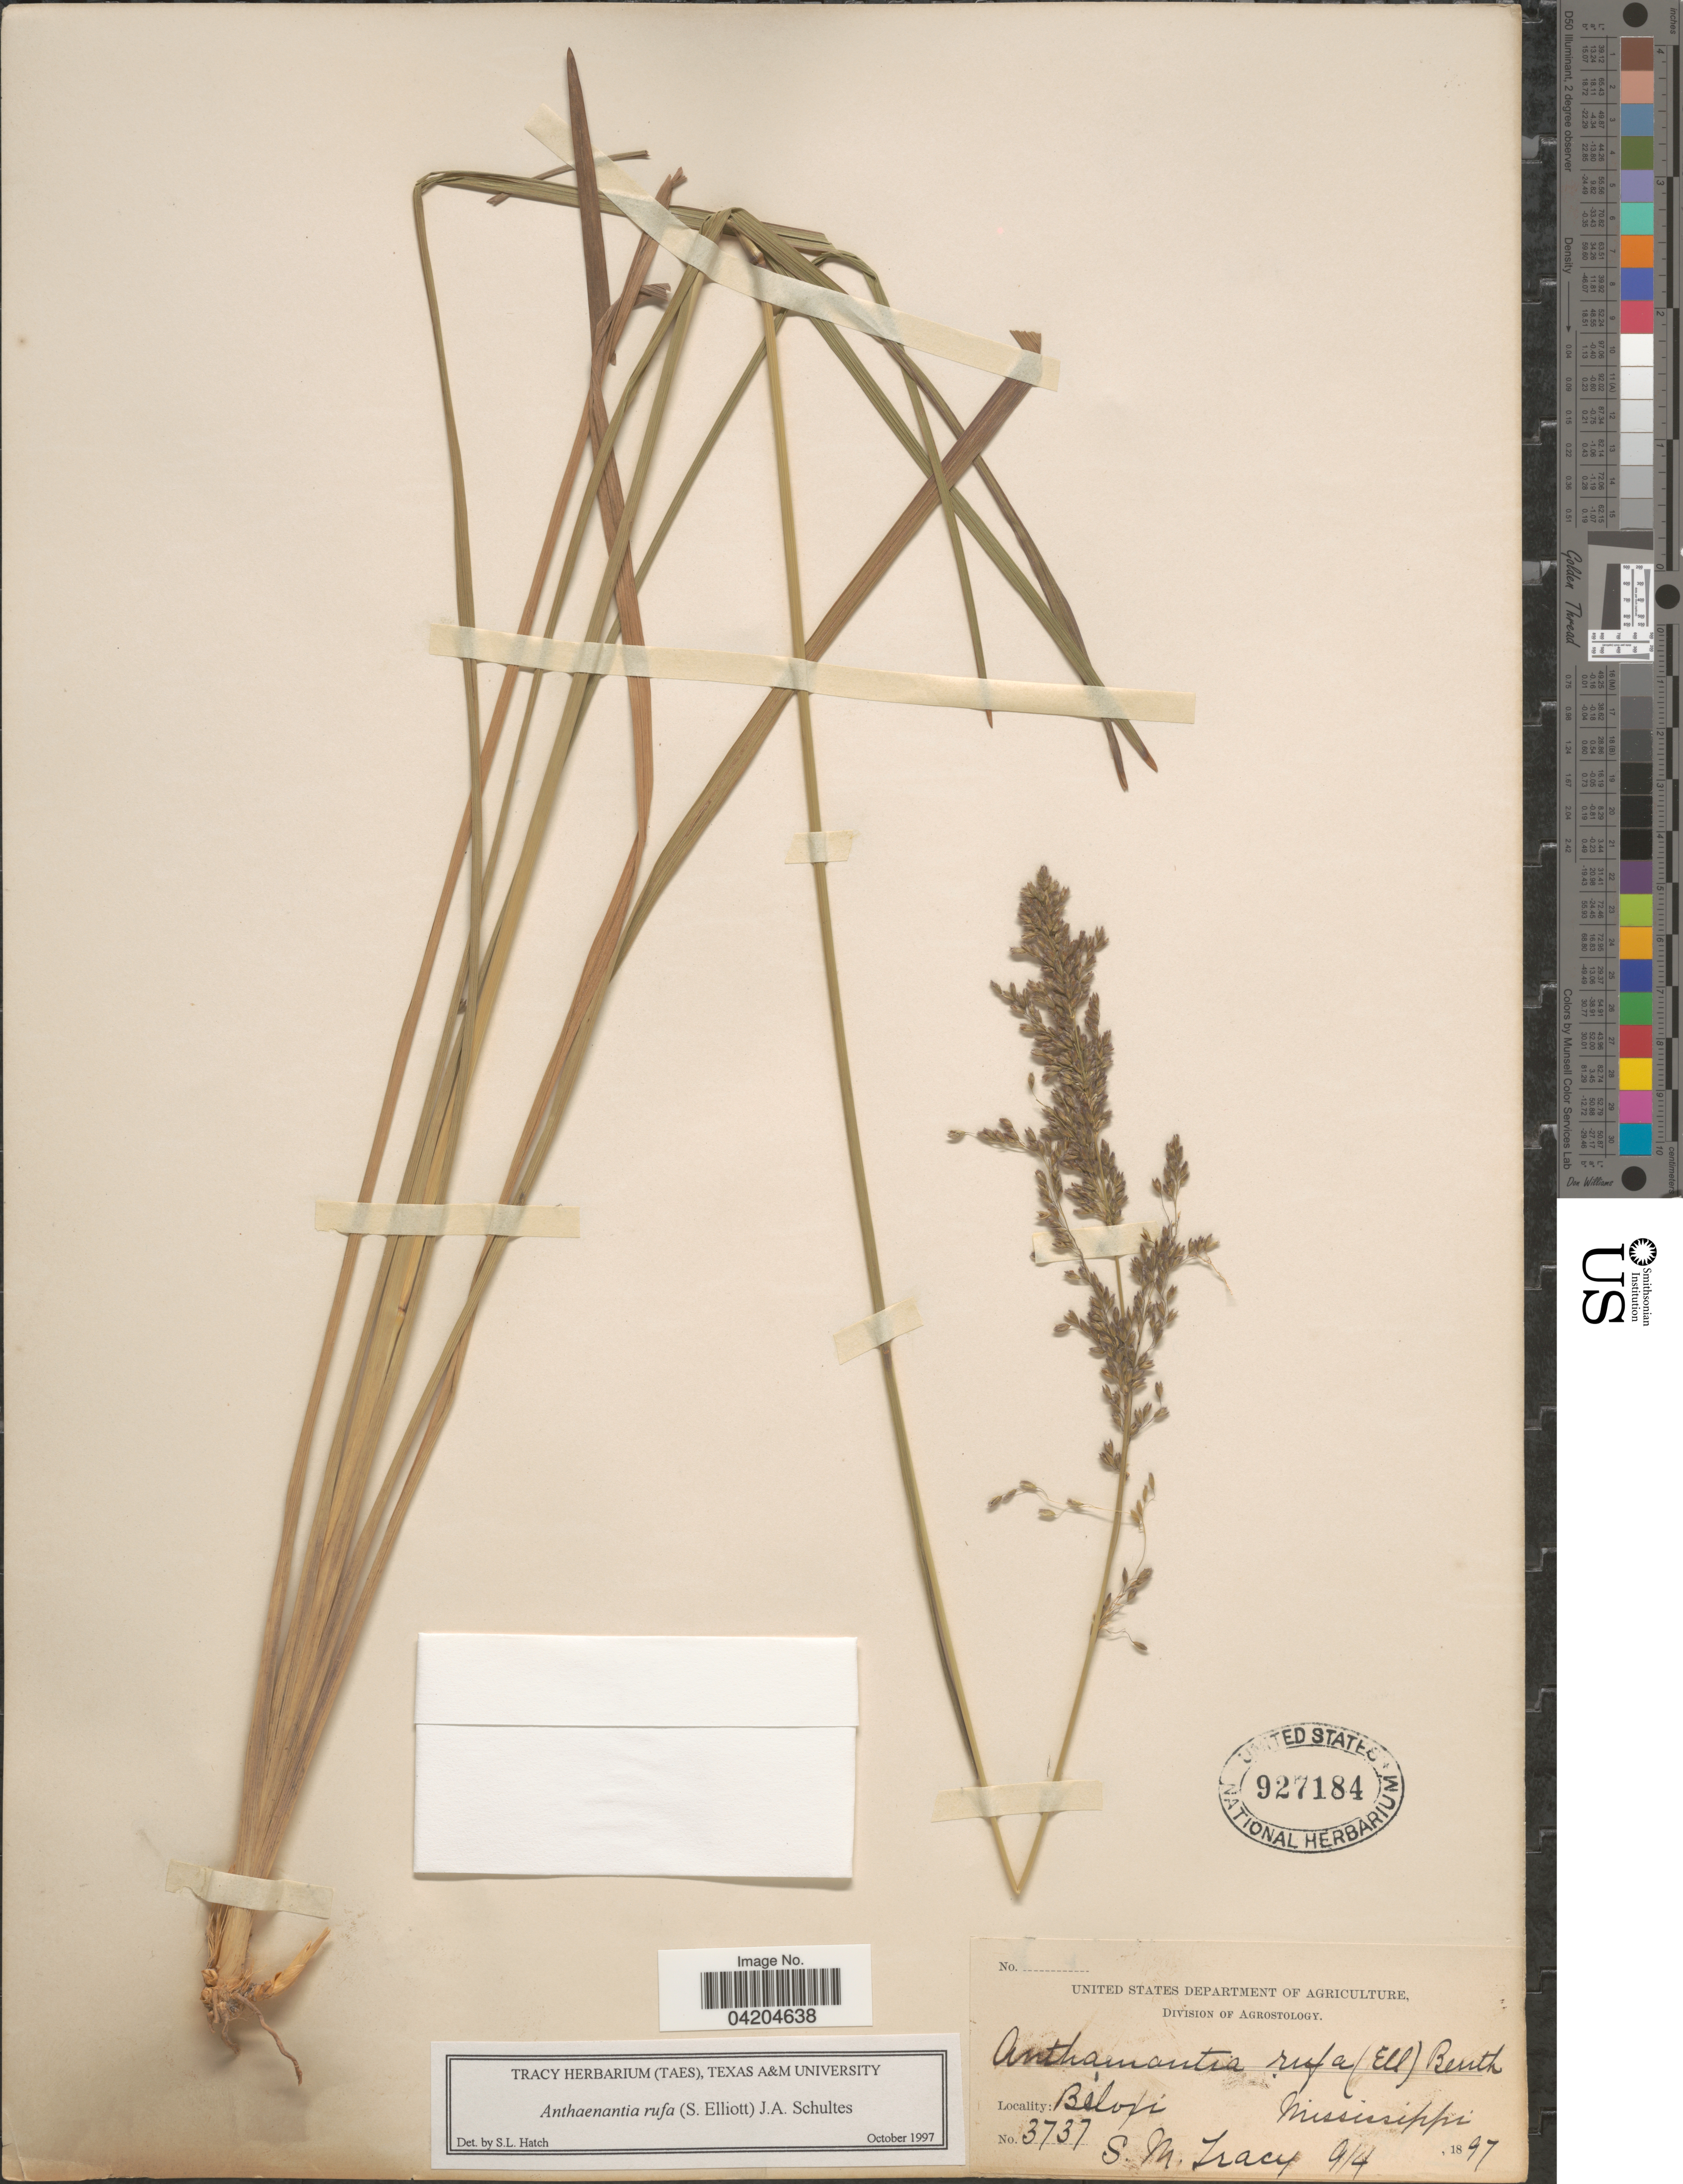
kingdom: Plantae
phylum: Tracheophyta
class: Liliopsida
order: Poales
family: Poaceae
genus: Anthaenantia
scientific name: Anthaenantia rufa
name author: (Elliott) Schult.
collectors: S. M. Tracy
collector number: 3737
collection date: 1897-09-04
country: United States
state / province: Mississippi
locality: Biloxi.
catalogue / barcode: US 927184